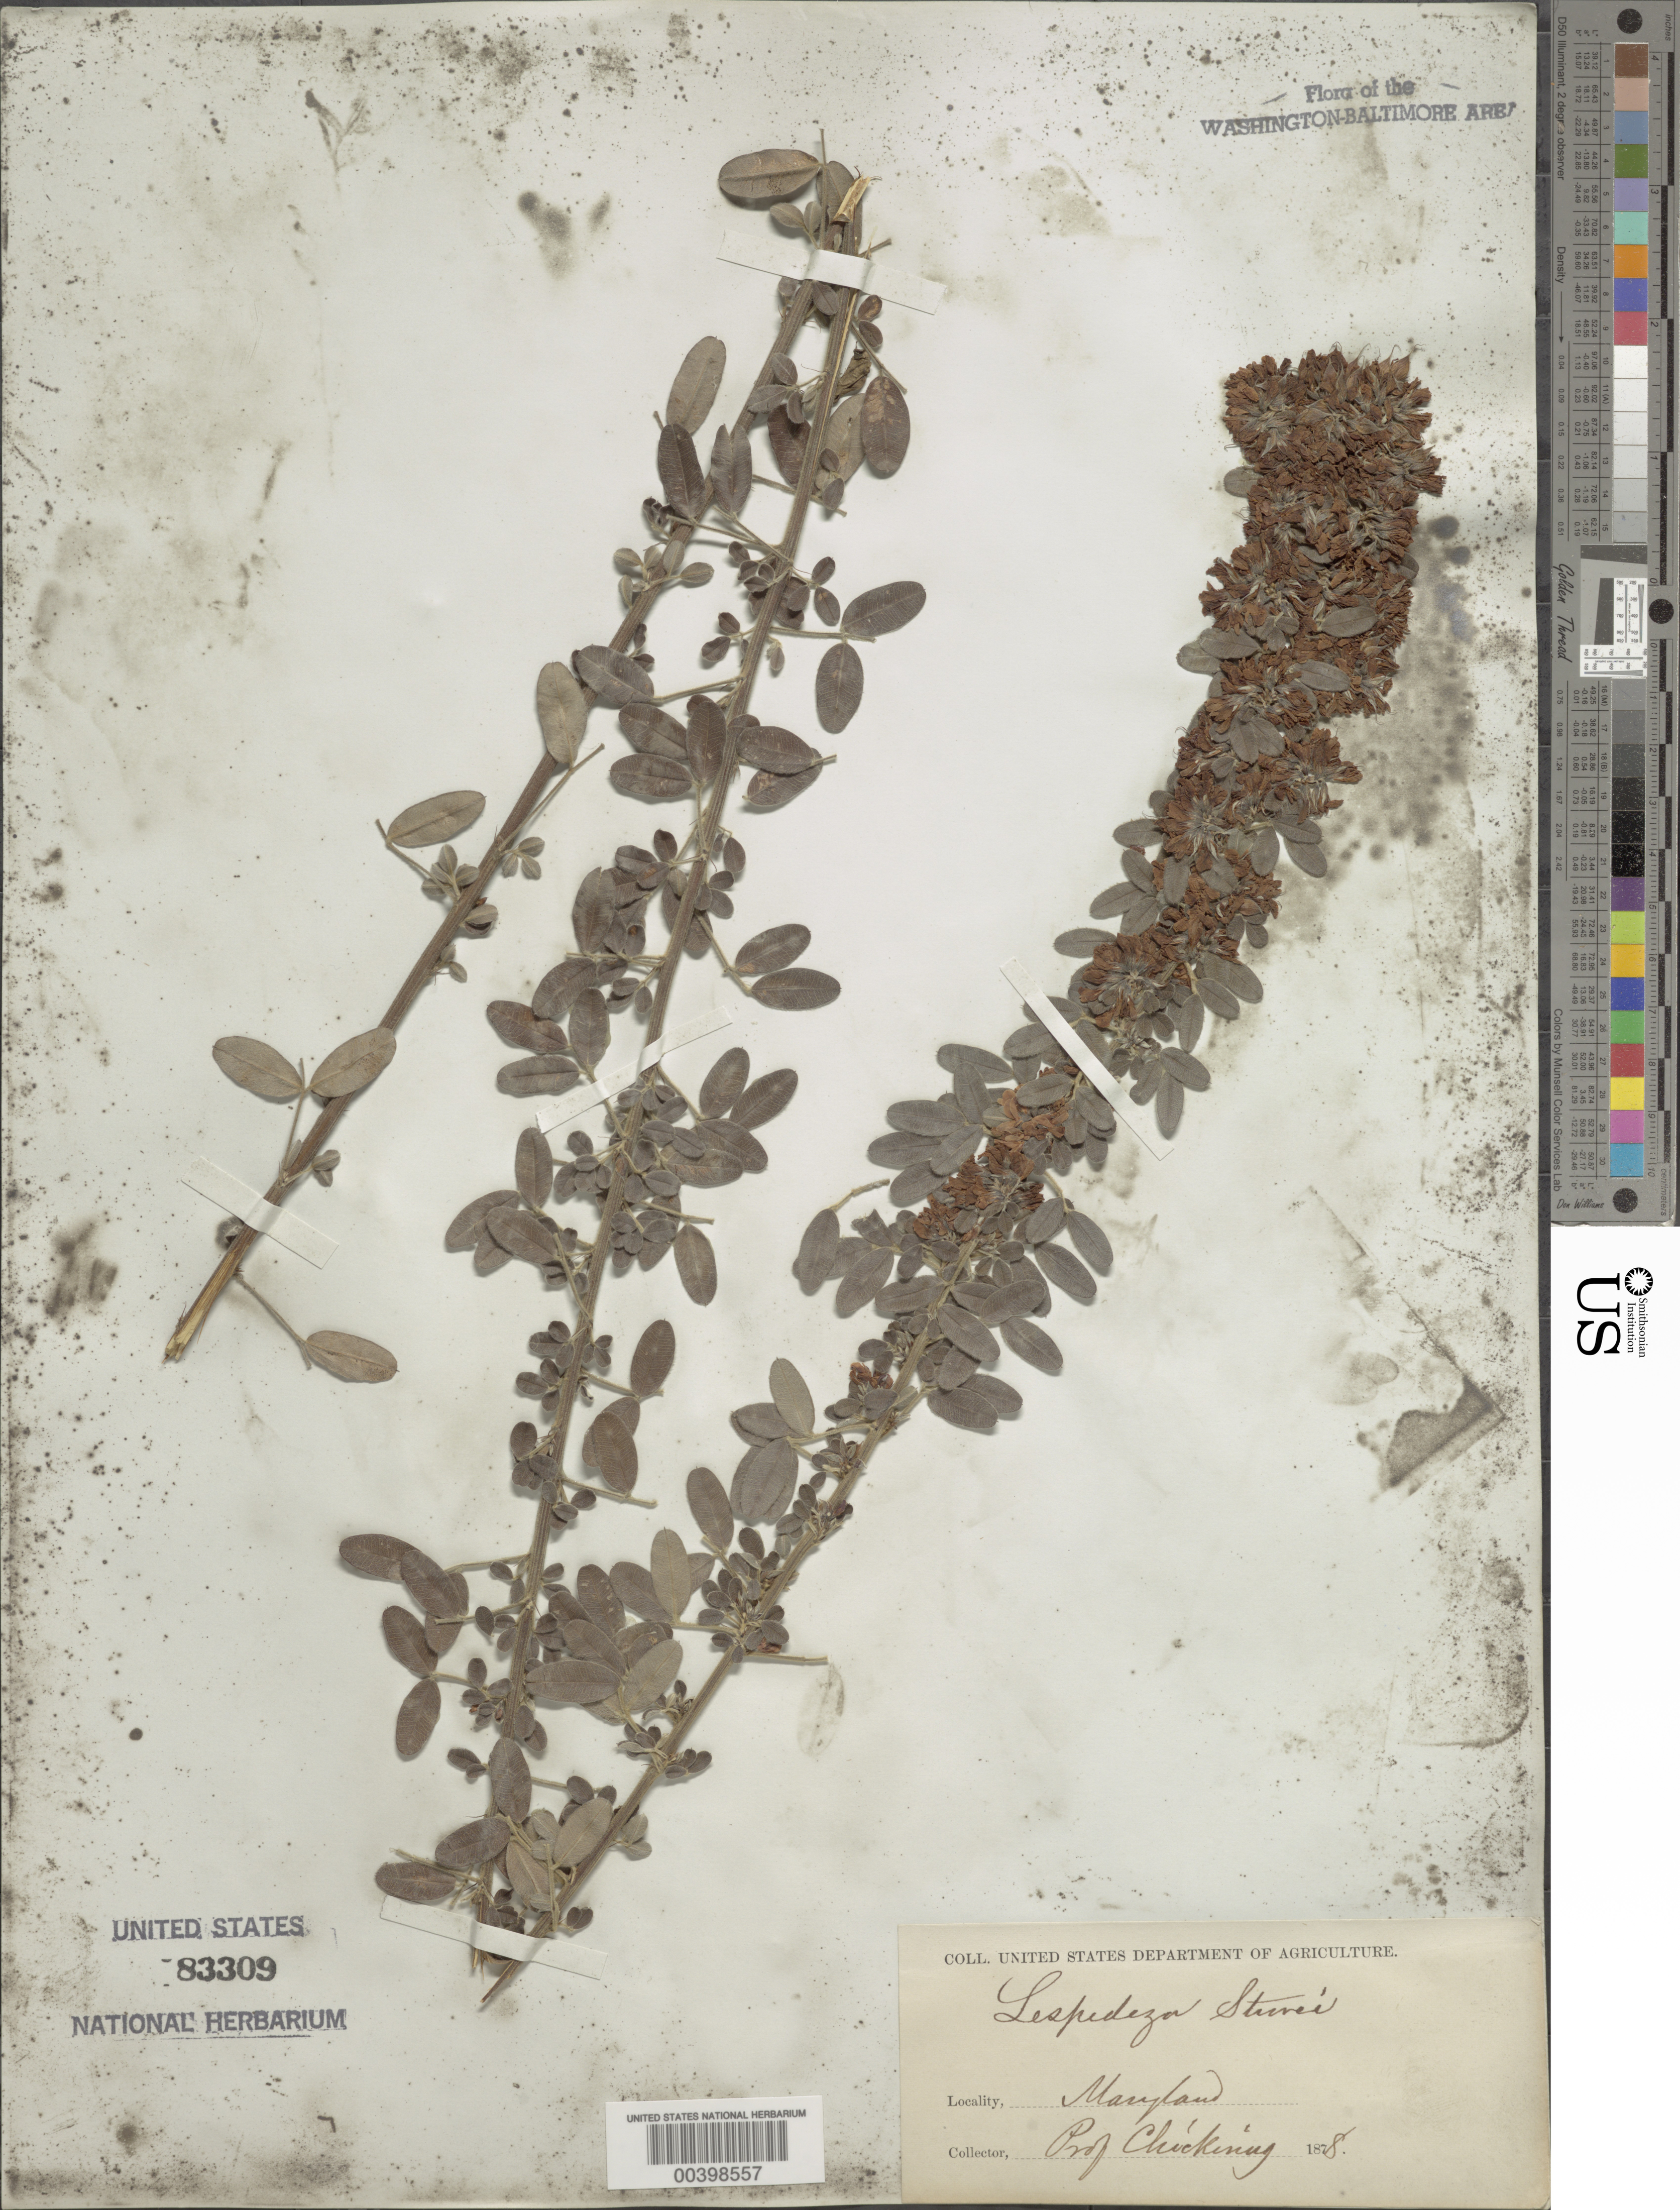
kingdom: Plantae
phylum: Tracheophyta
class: Magnoliopsida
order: Fabales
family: Fabaceae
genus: Lespedeza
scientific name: Lespedeza stuevei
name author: Nutt.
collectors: J. W. Chickering Jr.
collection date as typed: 1878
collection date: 1878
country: United States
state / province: Maryland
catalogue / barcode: US 83309